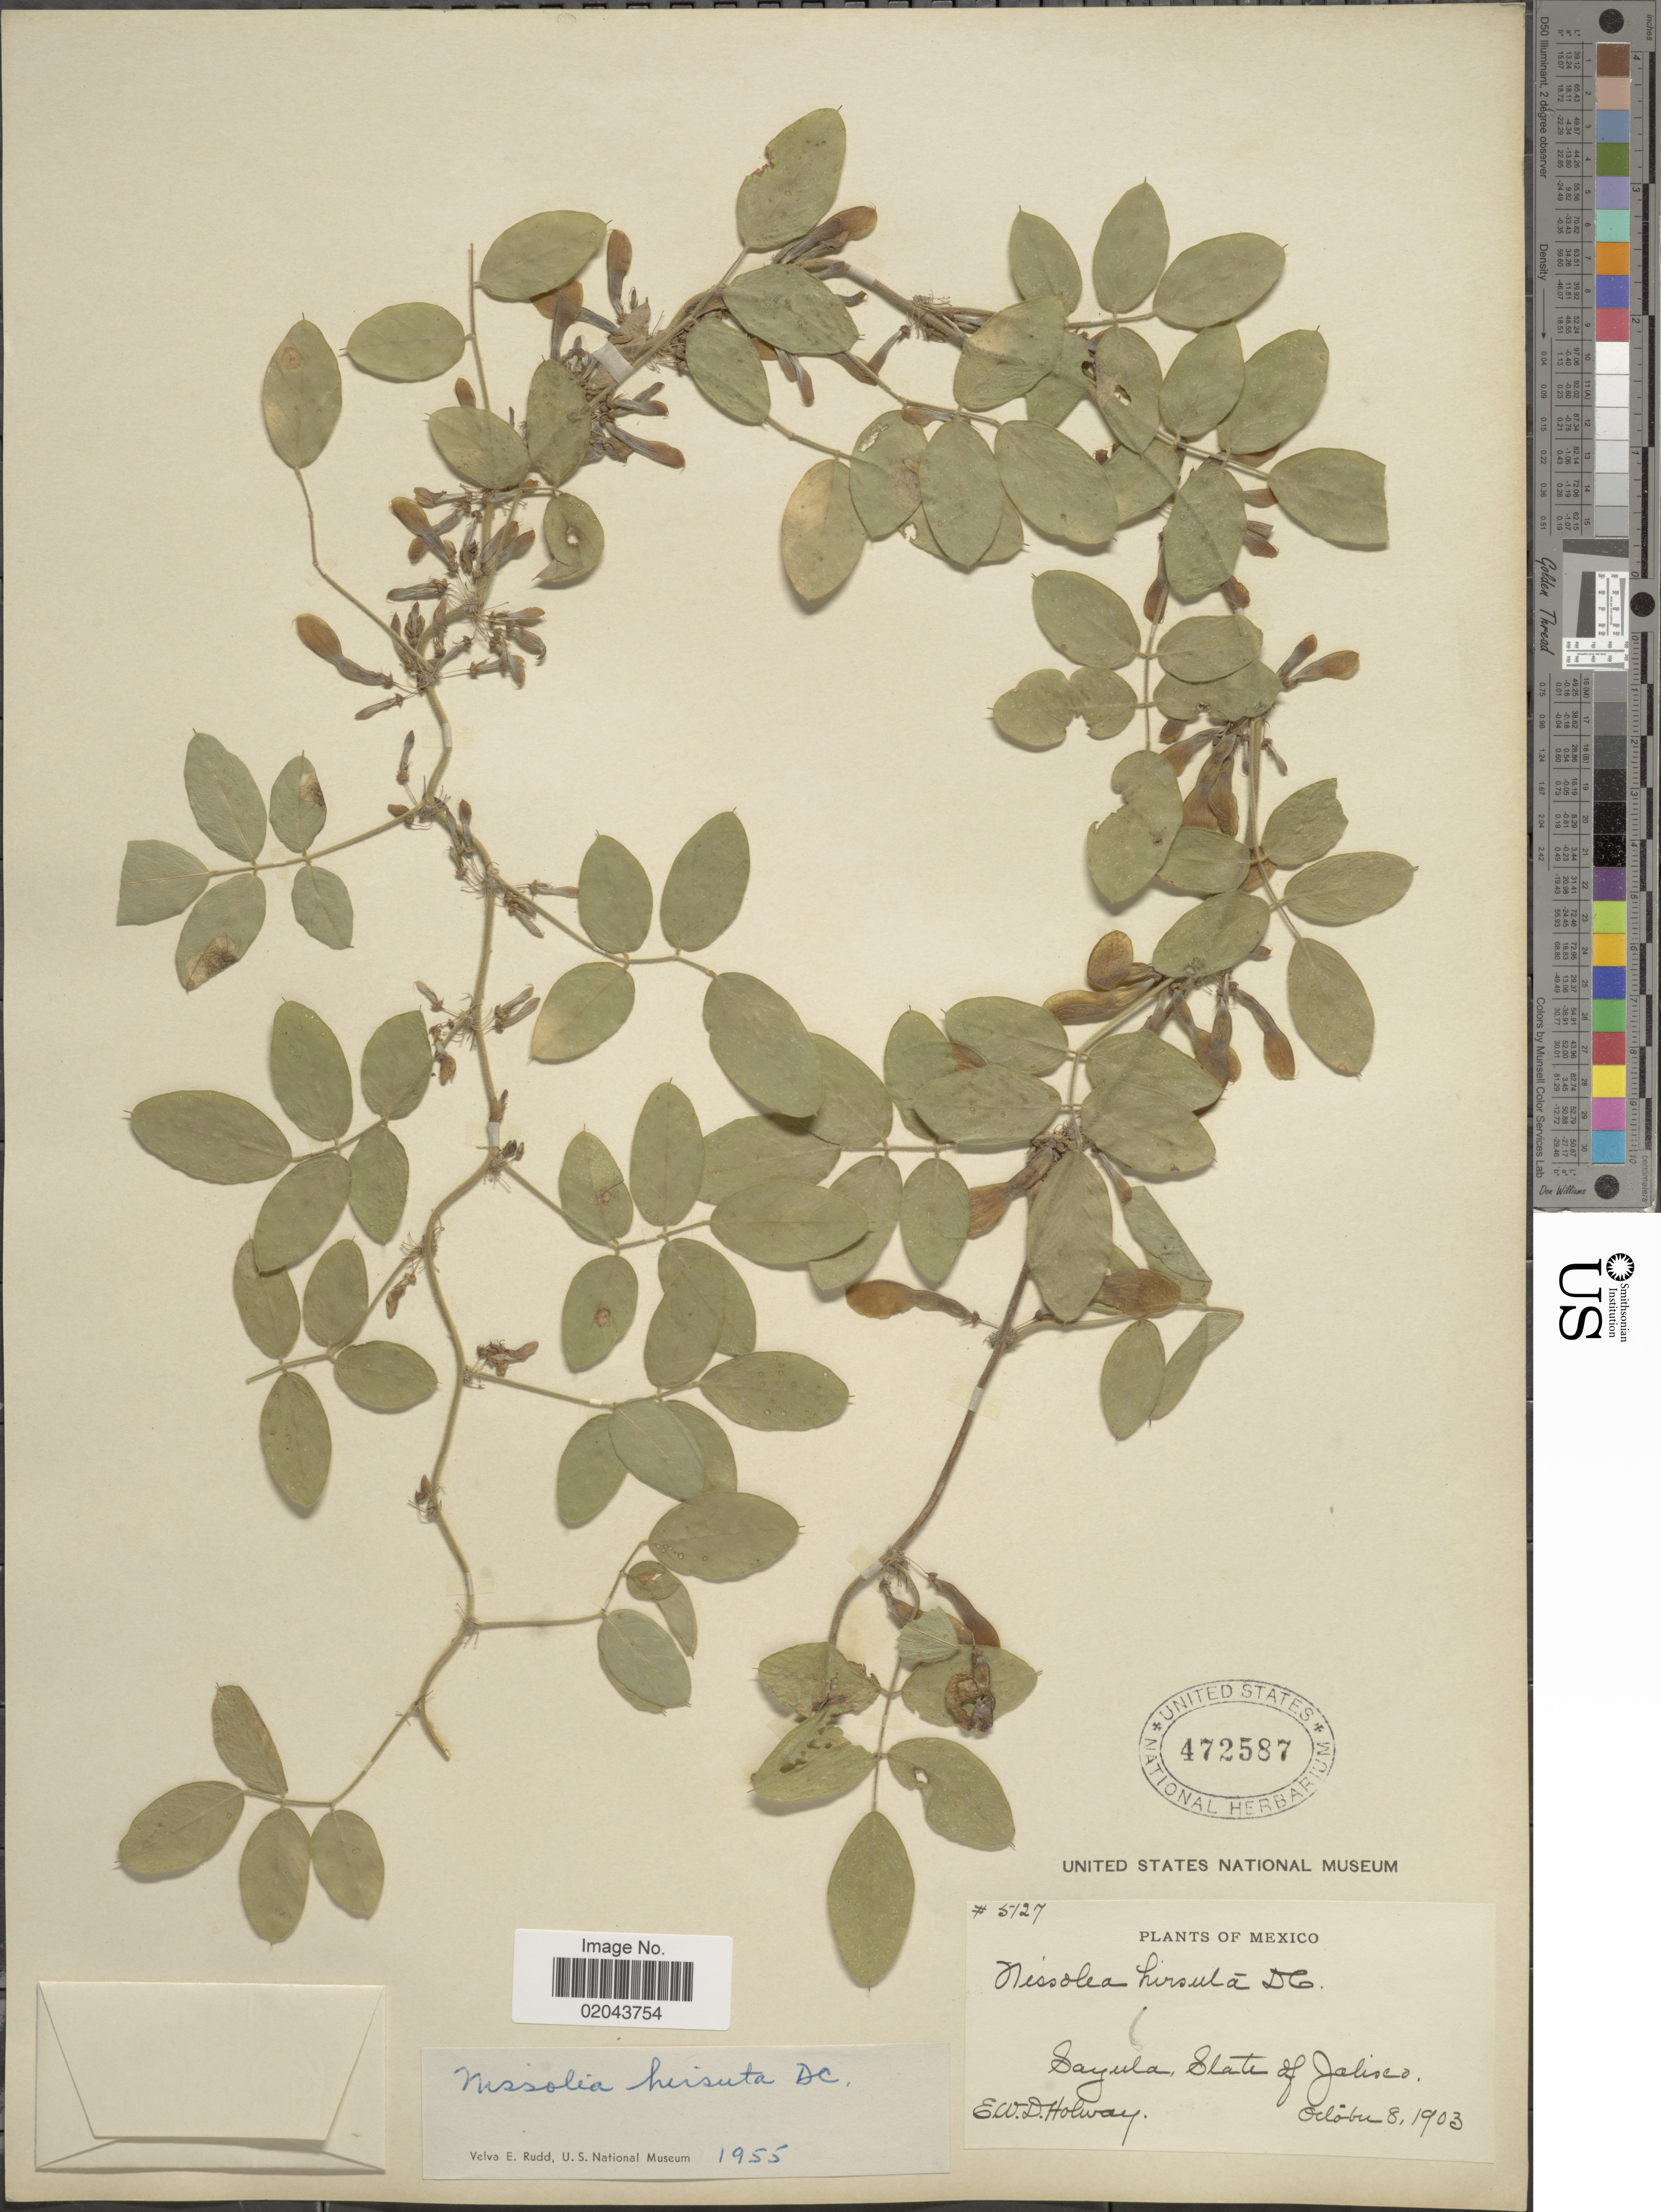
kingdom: Plantae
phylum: Tracheophyta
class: Magnoliopsida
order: Fabales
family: Fabaceae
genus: Nissolia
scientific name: Nissolia microptera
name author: Poir.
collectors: E. W. D. Holway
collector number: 5127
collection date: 1903-10-08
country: Mexico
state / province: Jalisco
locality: Sayula.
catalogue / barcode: US 472587